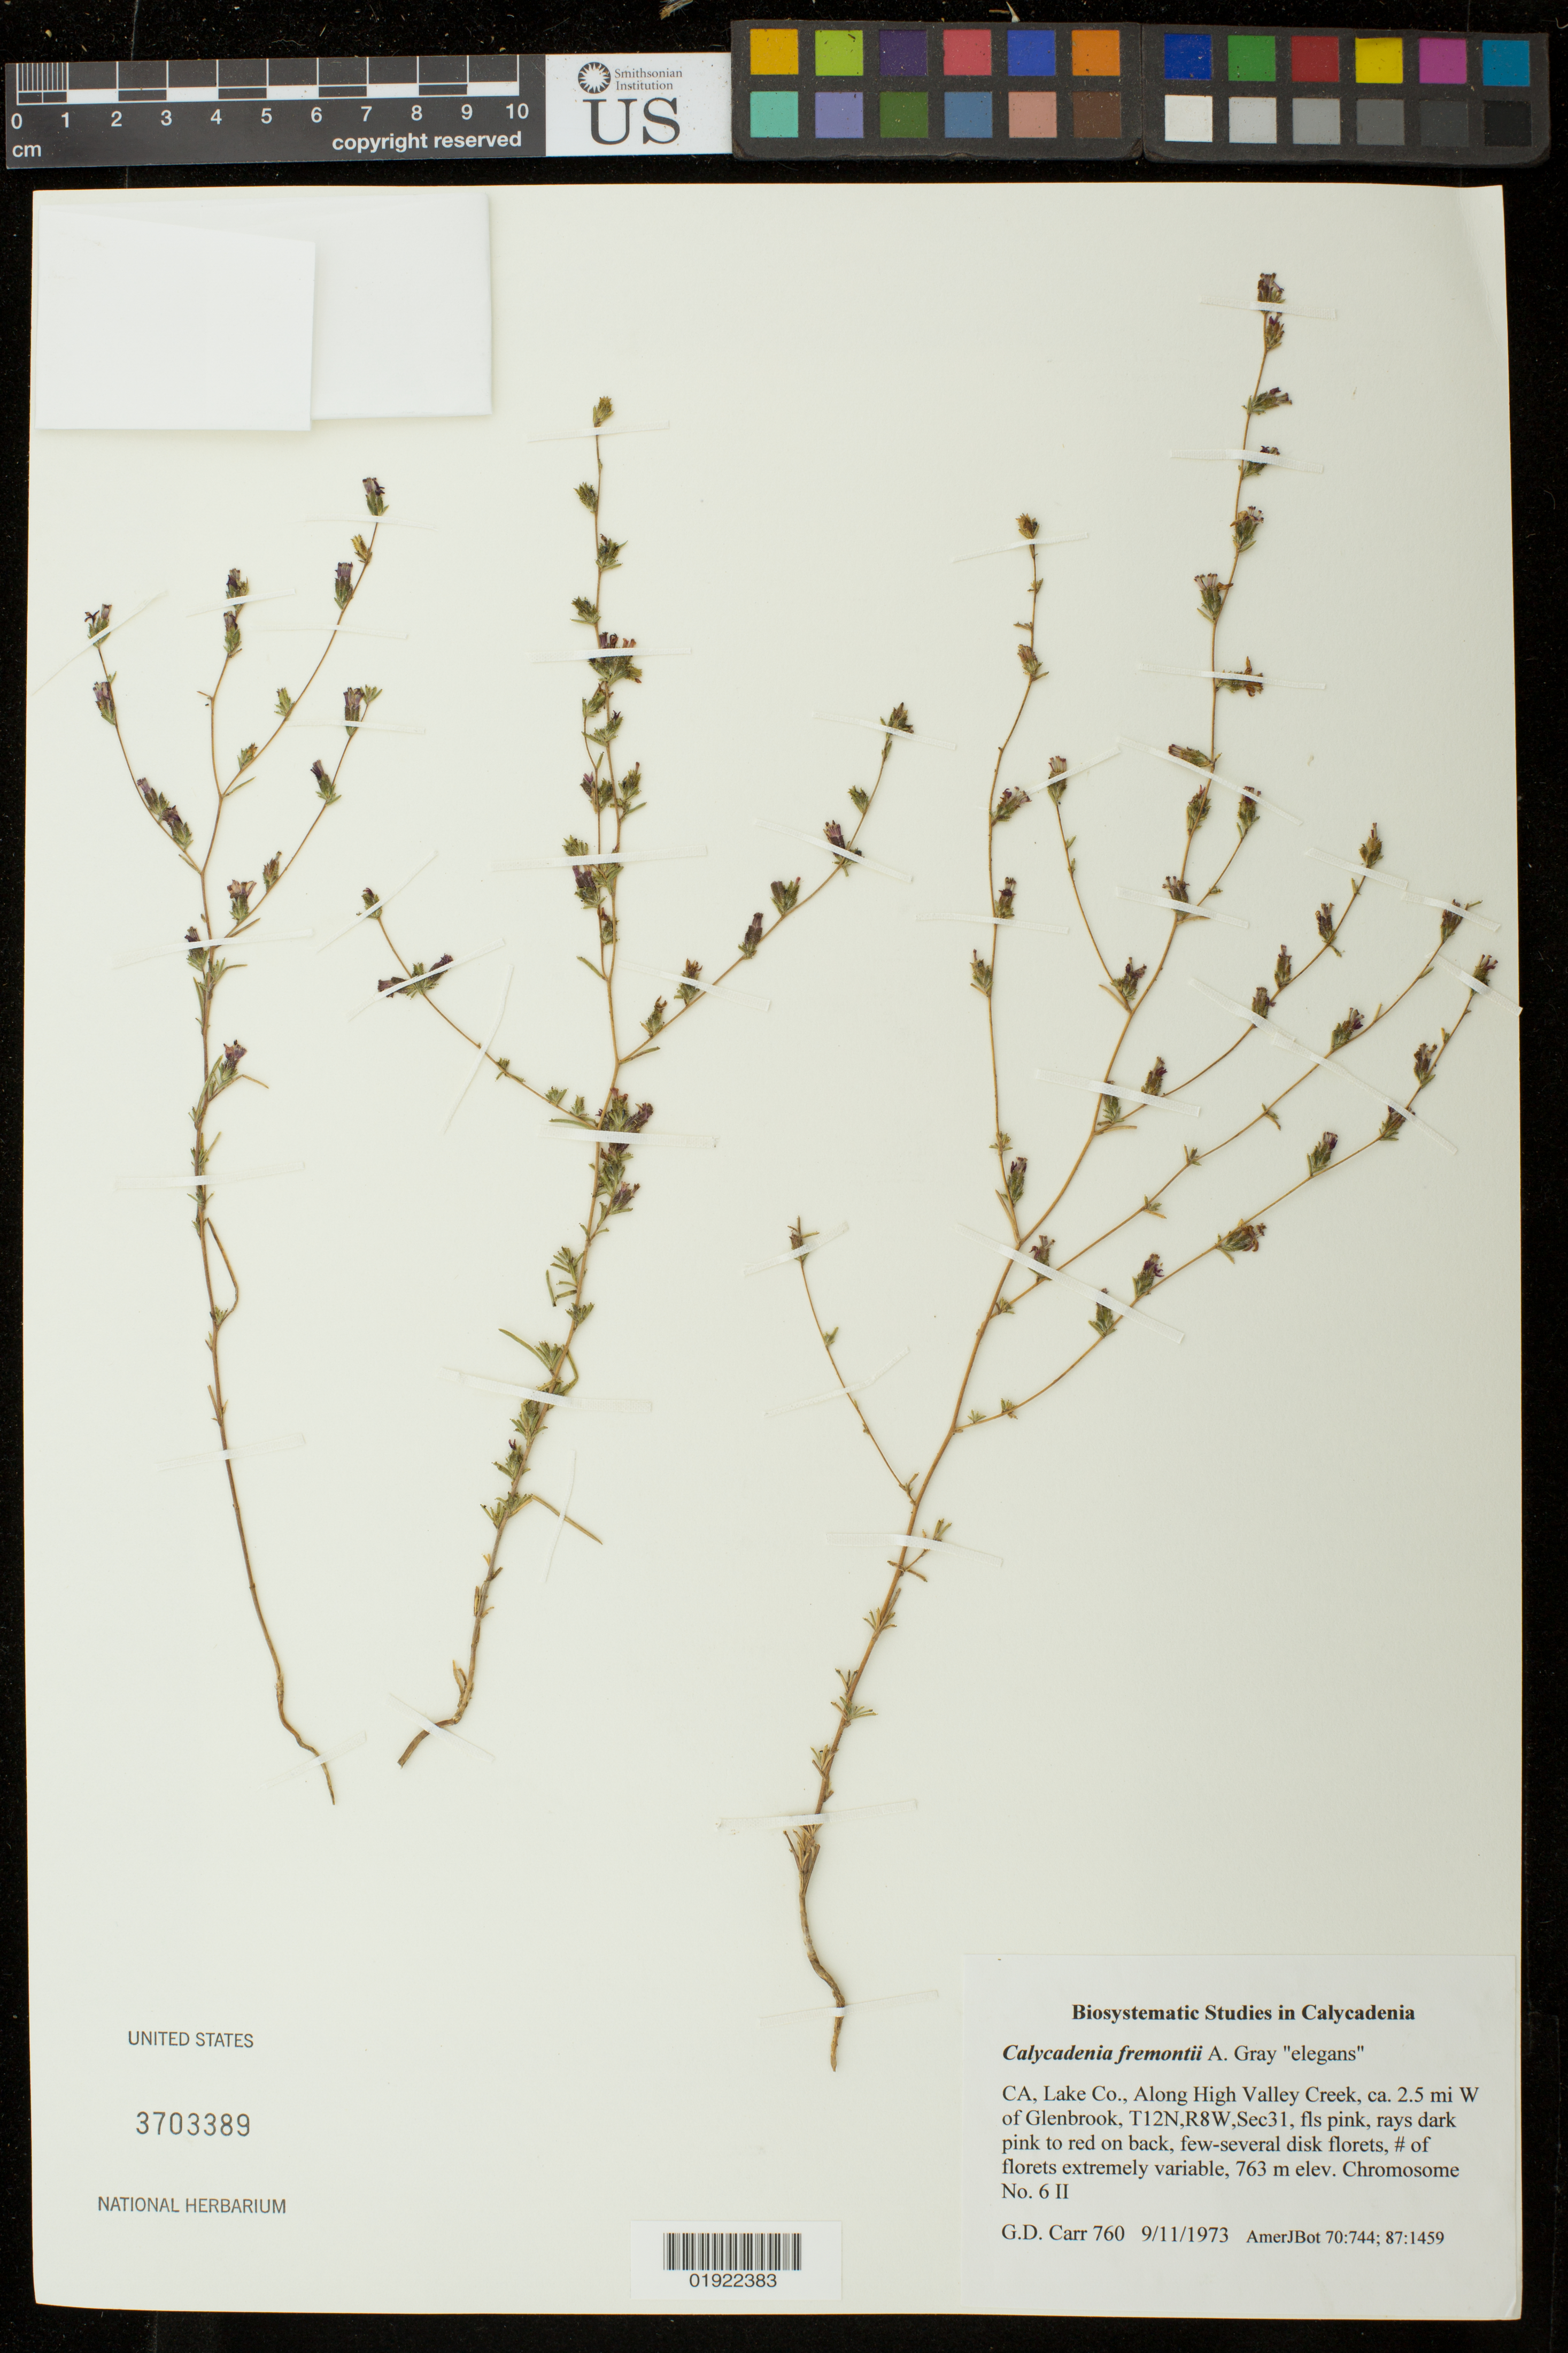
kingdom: Plantae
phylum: Tracheophyta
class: Magnoliopsida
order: Asterales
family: Asteraceae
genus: Calycadenia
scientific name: Calycadenia fremontii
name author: A. Gray in Emory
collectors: G. Carr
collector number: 760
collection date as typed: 9/11/1973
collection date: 1973-09-11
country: United States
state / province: California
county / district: Lake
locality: Along High Valley Creek, ca. 2.5 mi W of Glenbrook, T12N,R8W, Sec31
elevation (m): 763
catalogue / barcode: US 3703389